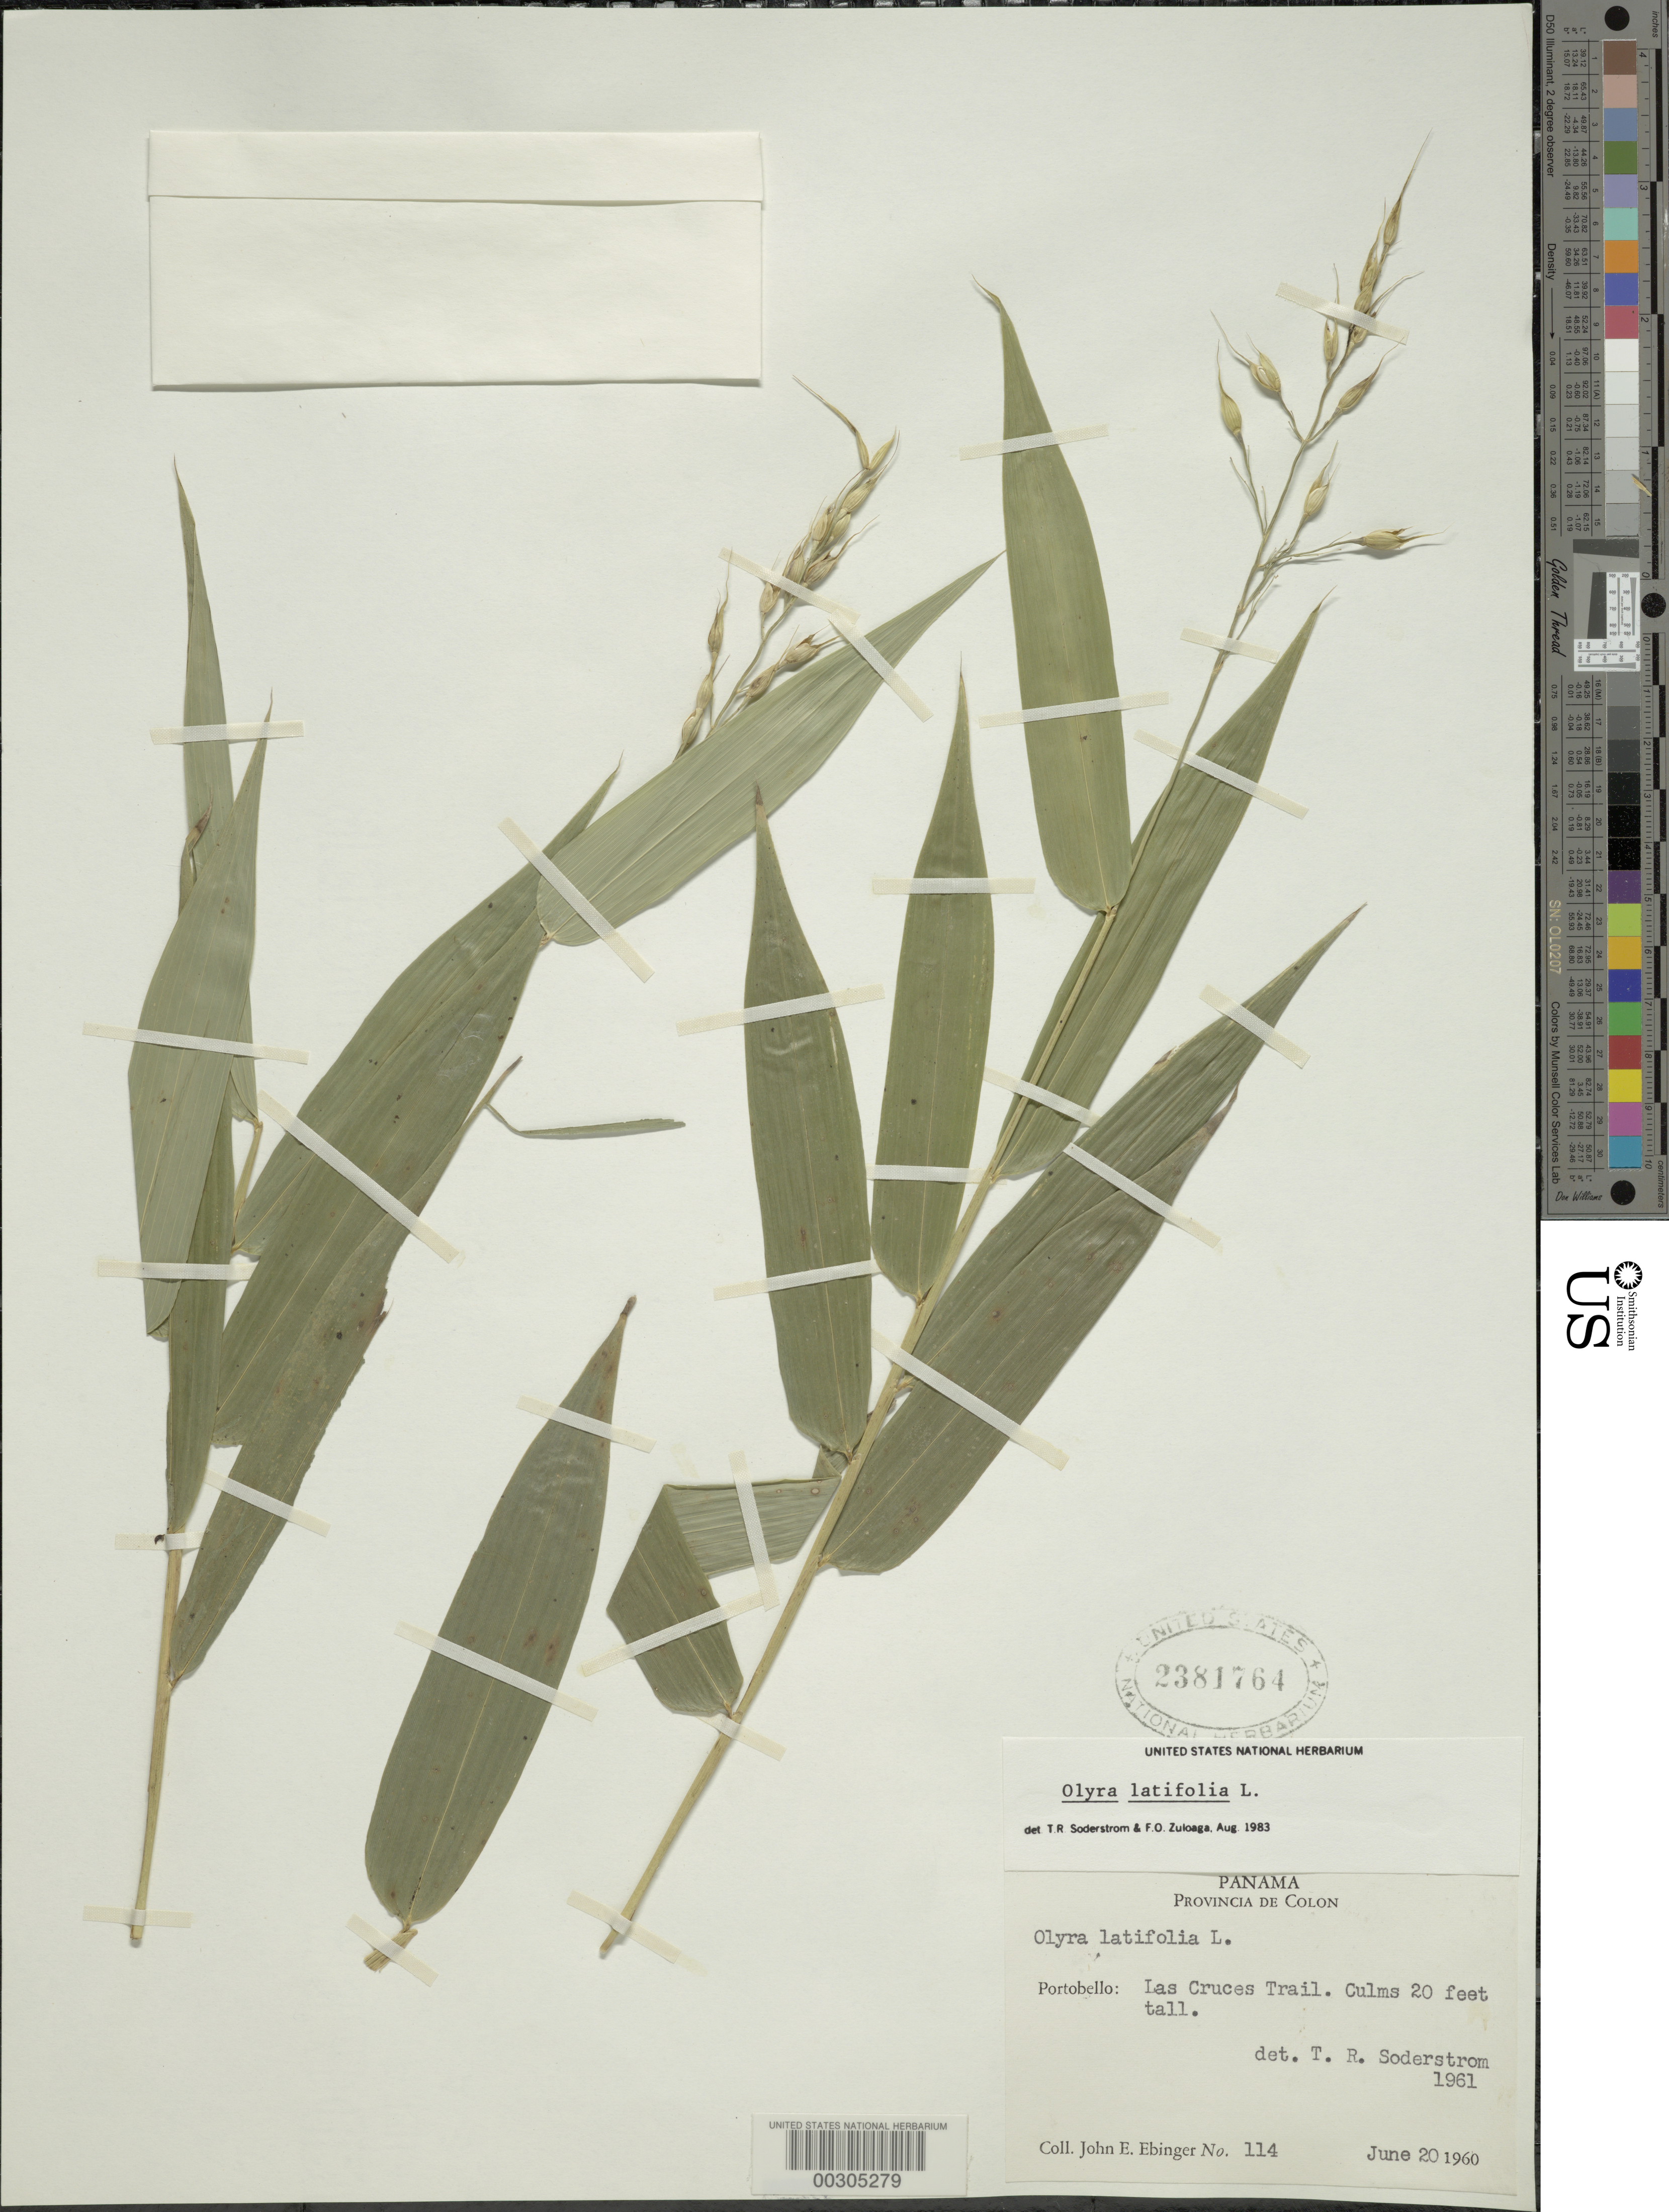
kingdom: Plantae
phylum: Tracheophyta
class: Liliopsida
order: Poales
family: Poaceae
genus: Olyra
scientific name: Olyra latifolia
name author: L.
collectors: J. Ebinger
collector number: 114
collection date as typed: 20 Jun 1960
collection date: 1960-06-20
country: Panama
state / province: Colón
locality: Portobello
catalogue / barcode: US 2381764